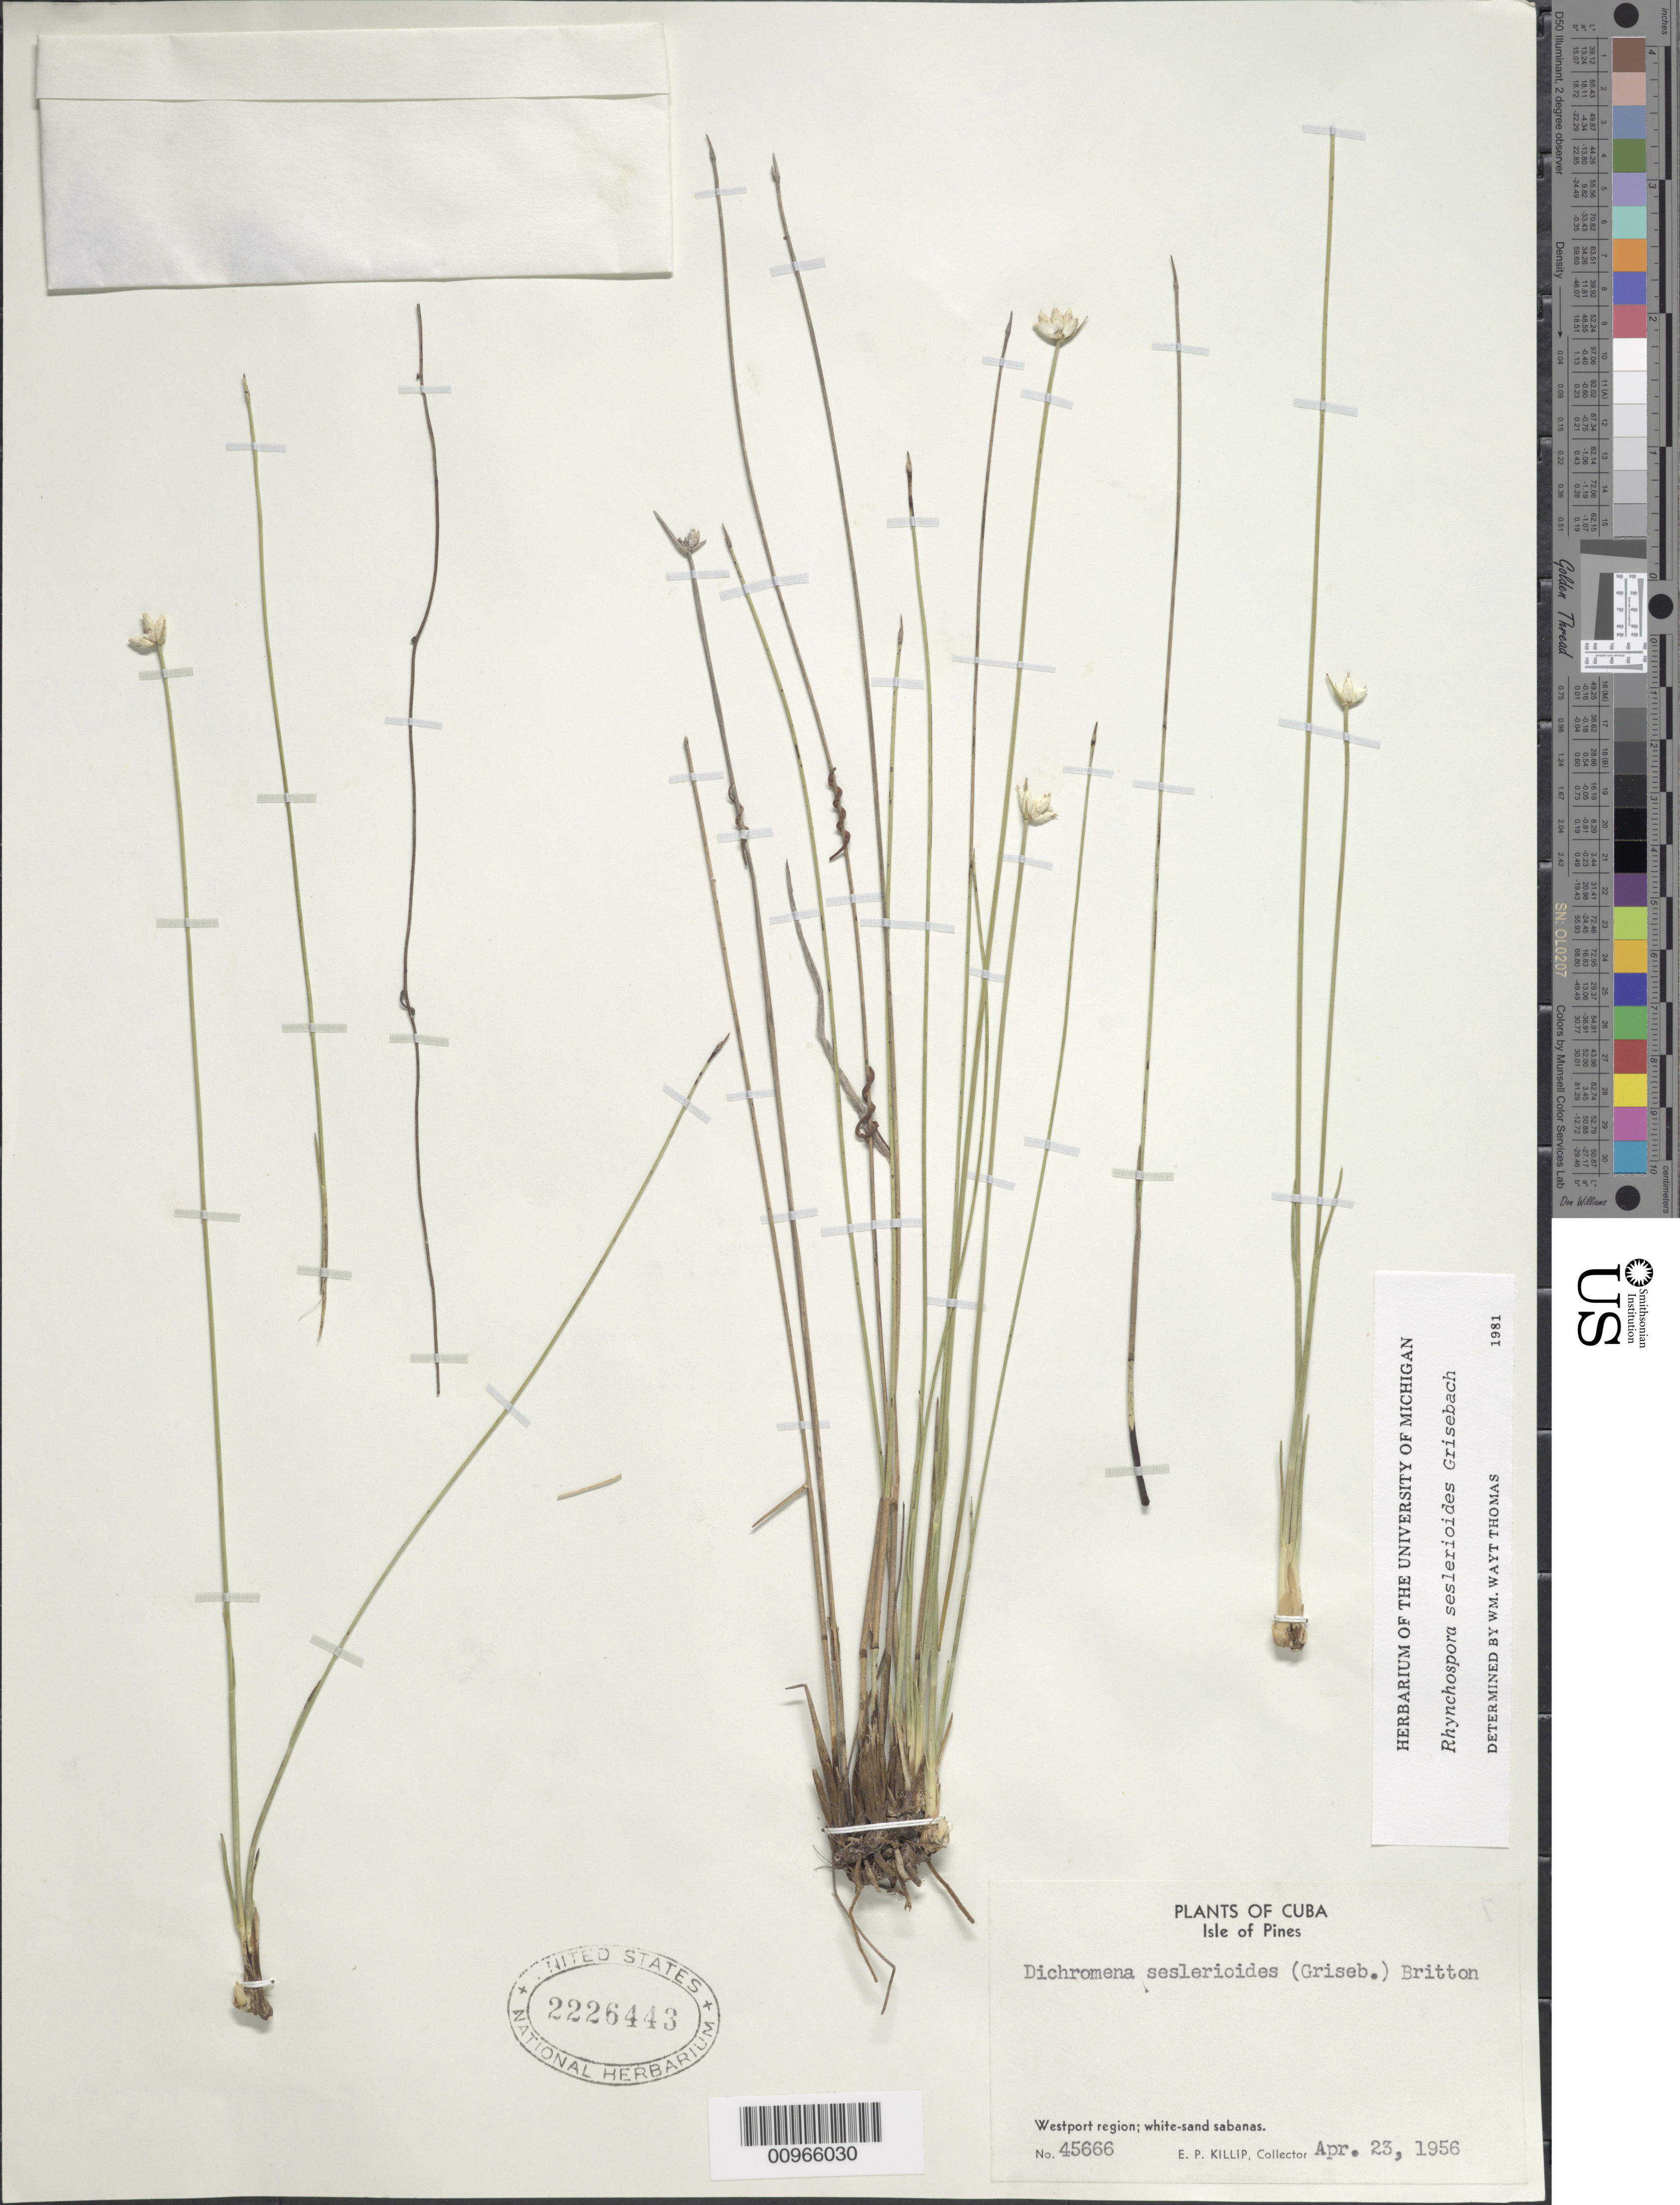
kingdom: Plantae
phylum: Tracheophyta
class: Liliopsida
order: Poales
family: Cyperaceae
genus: Rhynchospora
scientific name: Rhynchospora seslerioides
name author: Griseb.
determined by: Thomas, W. W.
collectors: E. P. Killip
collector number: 45666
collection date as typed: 23 Apr 1956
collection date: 1956-04-23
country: Cuba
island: Isla de la Juventud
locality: Westport Region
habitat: White-sand sabanas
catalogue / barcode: US 2226443